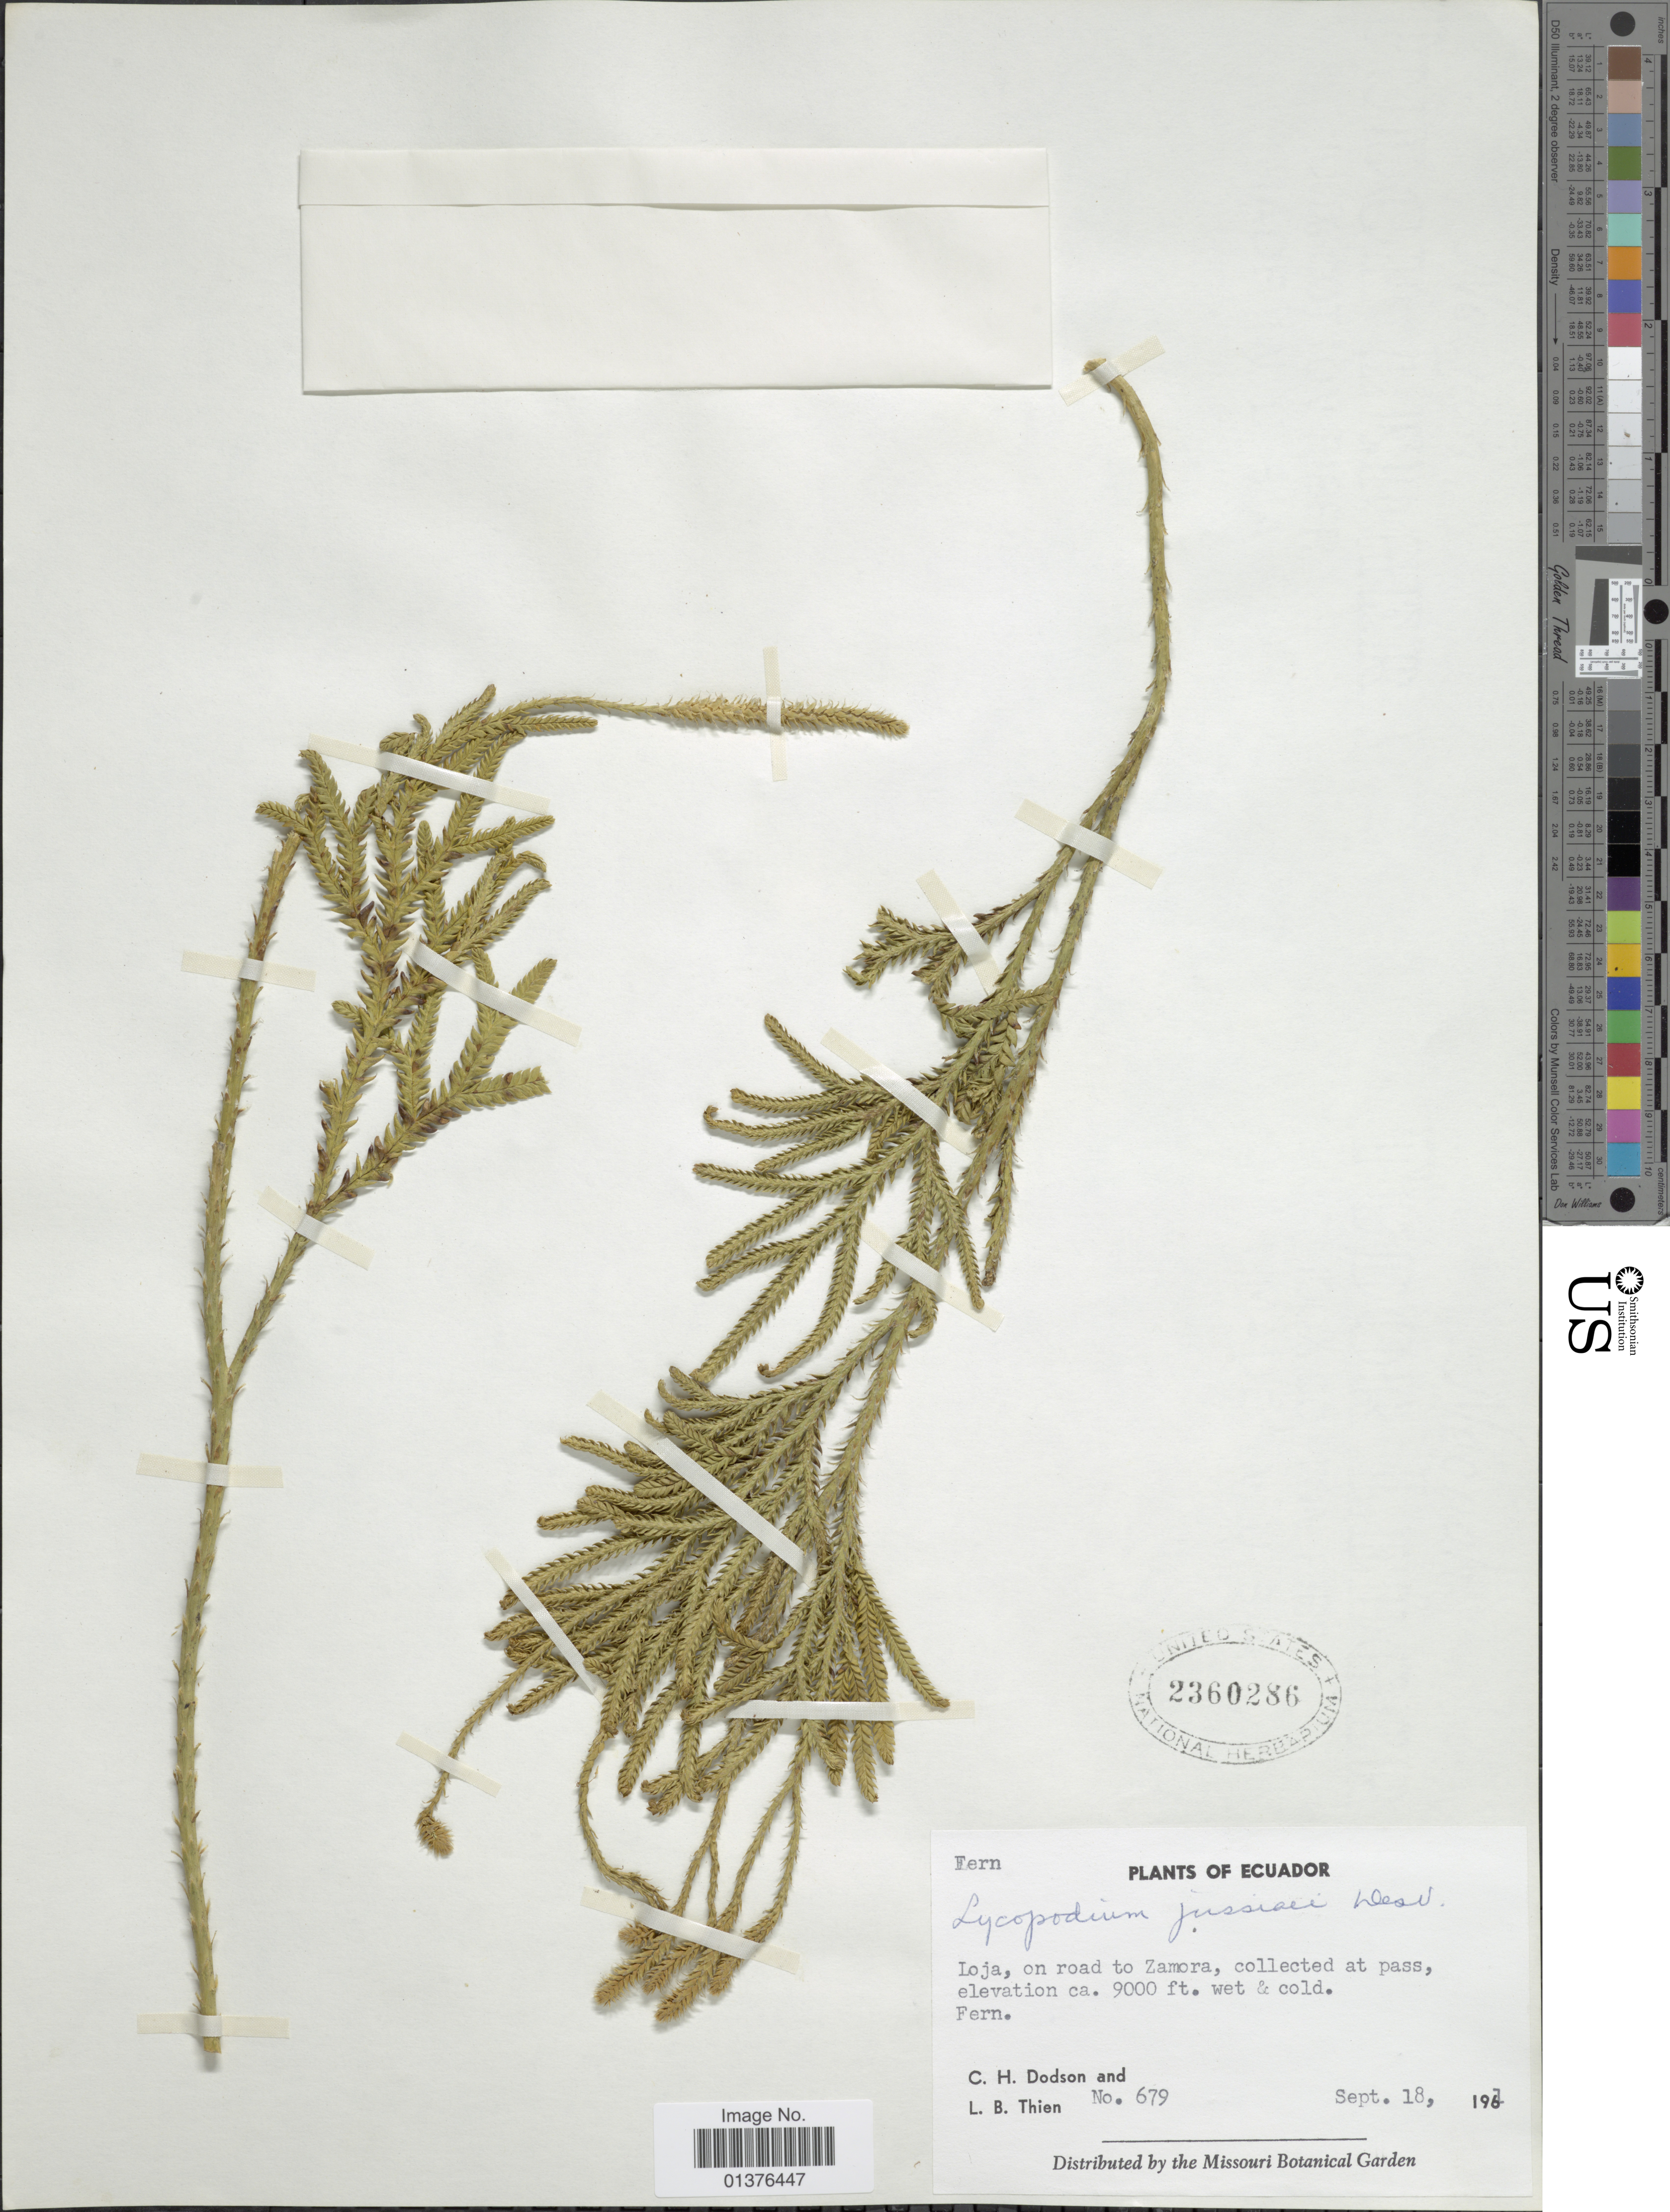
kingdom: Plantae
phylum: Tracheophyta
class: Lycopodiopsida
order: Lycopodiales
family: Lycopodiaceae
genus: Diphasium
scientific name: Diphasium jussiaei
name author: (Desv.) C. Presl ex Rothm.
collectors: C. H. Dodson & L. Thien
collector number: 679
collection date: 1961-09-18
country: Ecuador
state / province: Loja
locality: On road to Zamora, collected at pass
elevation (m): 2743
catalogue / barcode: US 2360286